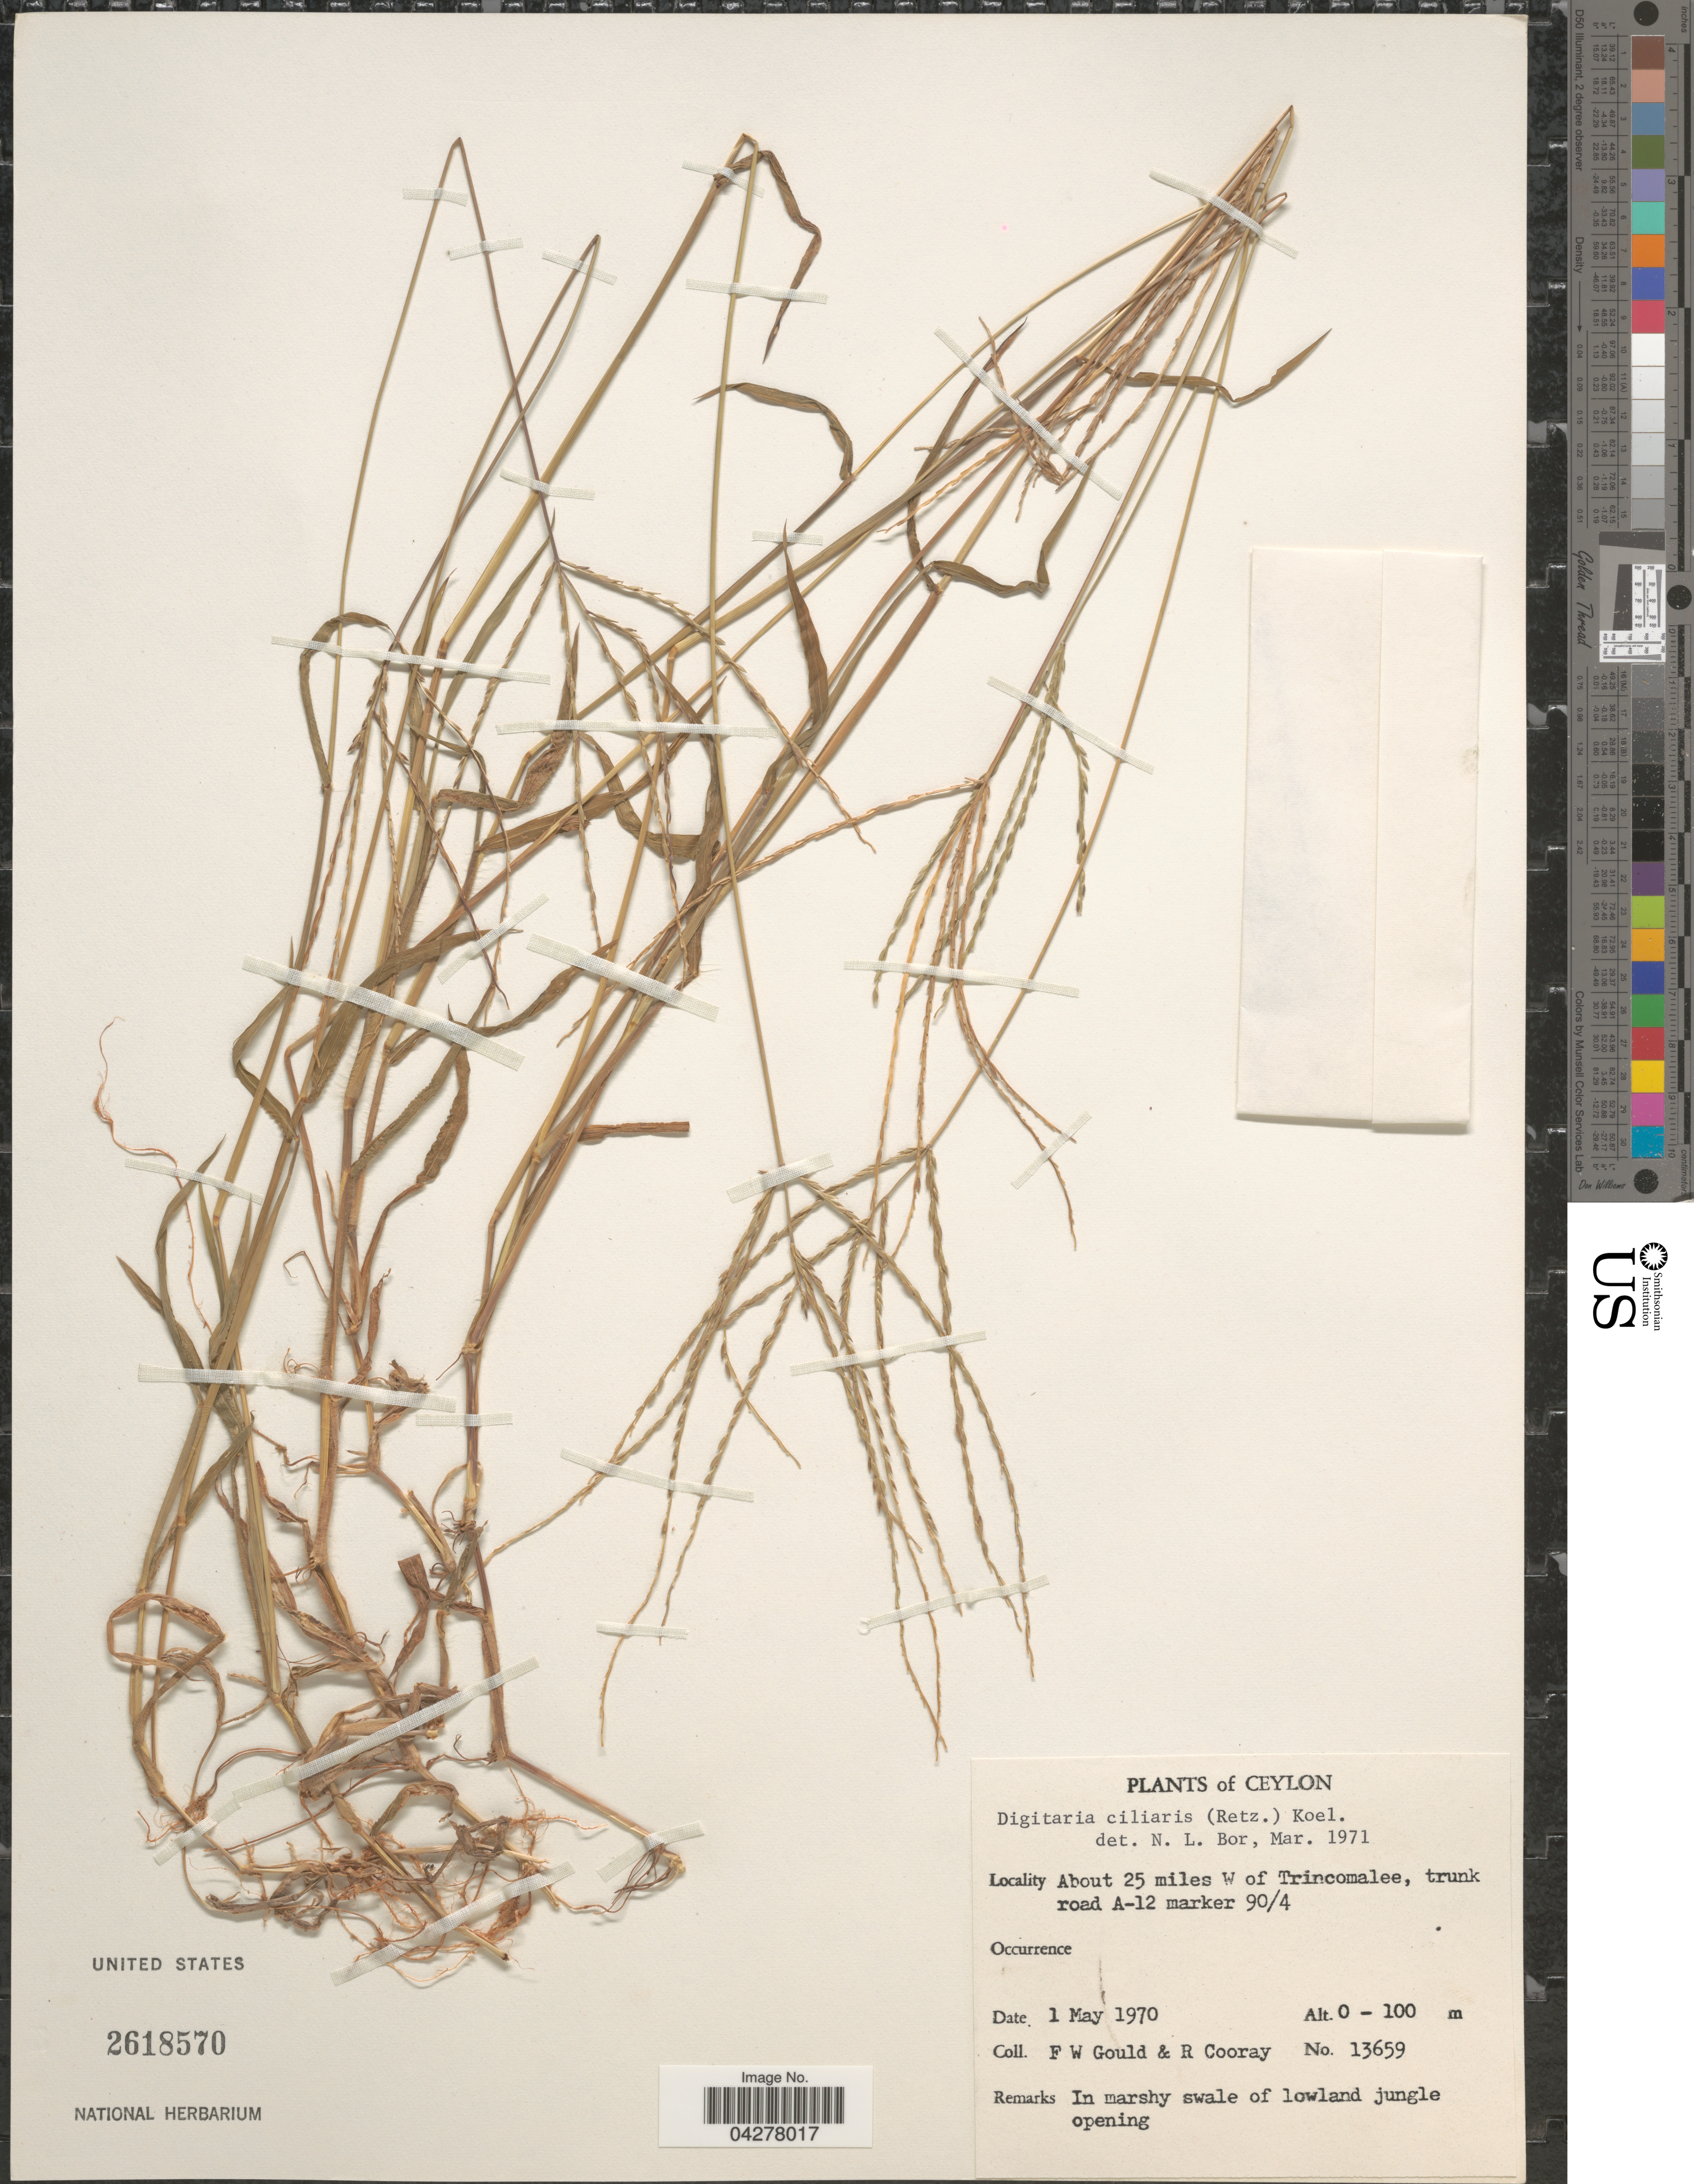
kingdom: Plantae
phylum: Tracheophyta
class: Liliopsida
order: Poales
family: Poaceae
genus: Digitaria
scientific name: Digitaria ciliaris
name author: (Retz.) Koeler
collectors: F. W. Gould & R. Cooray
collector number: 13659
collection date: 1970-05-01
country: Sri Lanka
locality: Ceylon. About 25 miles W of Trincomalee. trunk road A-12 marker 90/4.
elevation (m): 0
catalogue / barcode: US 2618570